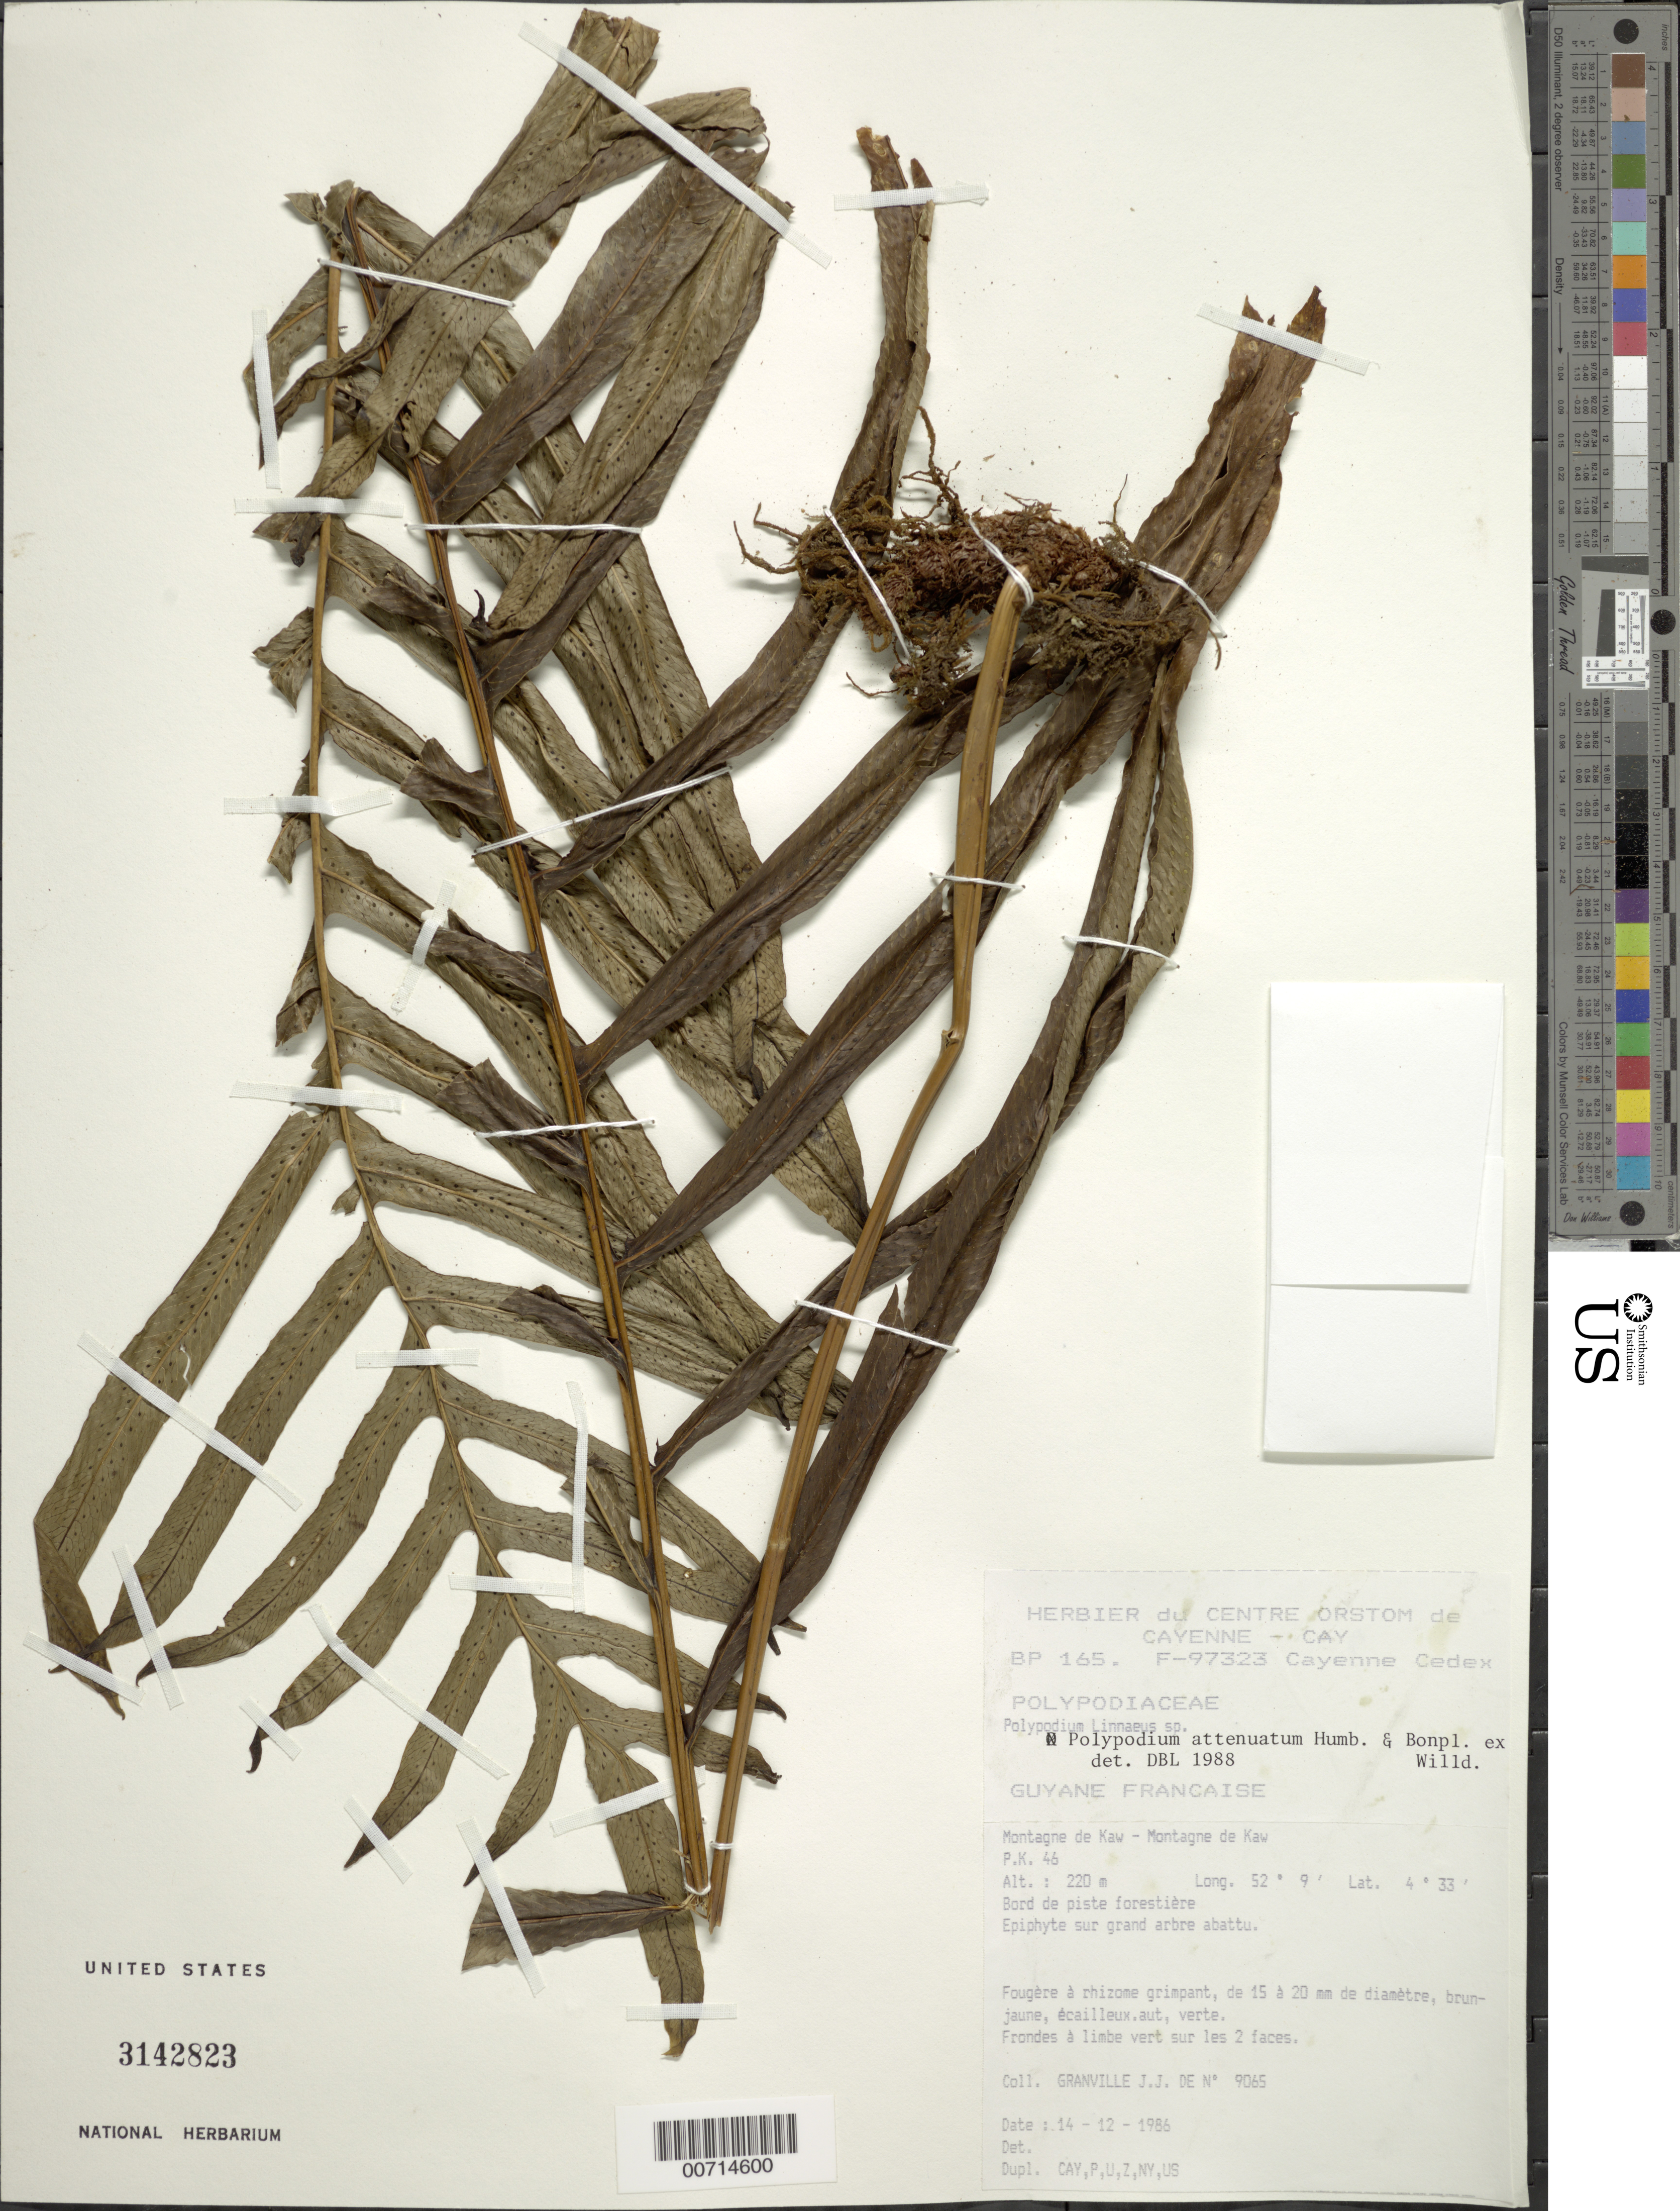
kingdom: Plantae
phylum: Tracheophyta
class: Polypodiopsida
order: Polypodiales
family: Polypodiaceae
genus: Serpocaulon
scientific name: Serpocaulon attenuatum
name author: (Humb. & Bonpl. ex Willd.) A.R. Sm.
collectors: J.-J. de Granville et al.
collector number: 9065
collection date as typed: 14-Dec-86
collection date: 1986-12-14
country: French Guiana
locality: Crique Solitaire, Montagne de Kaw, route de Kaw, PK 46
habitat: Along forest trail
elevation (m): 220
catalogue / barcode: US 3142823